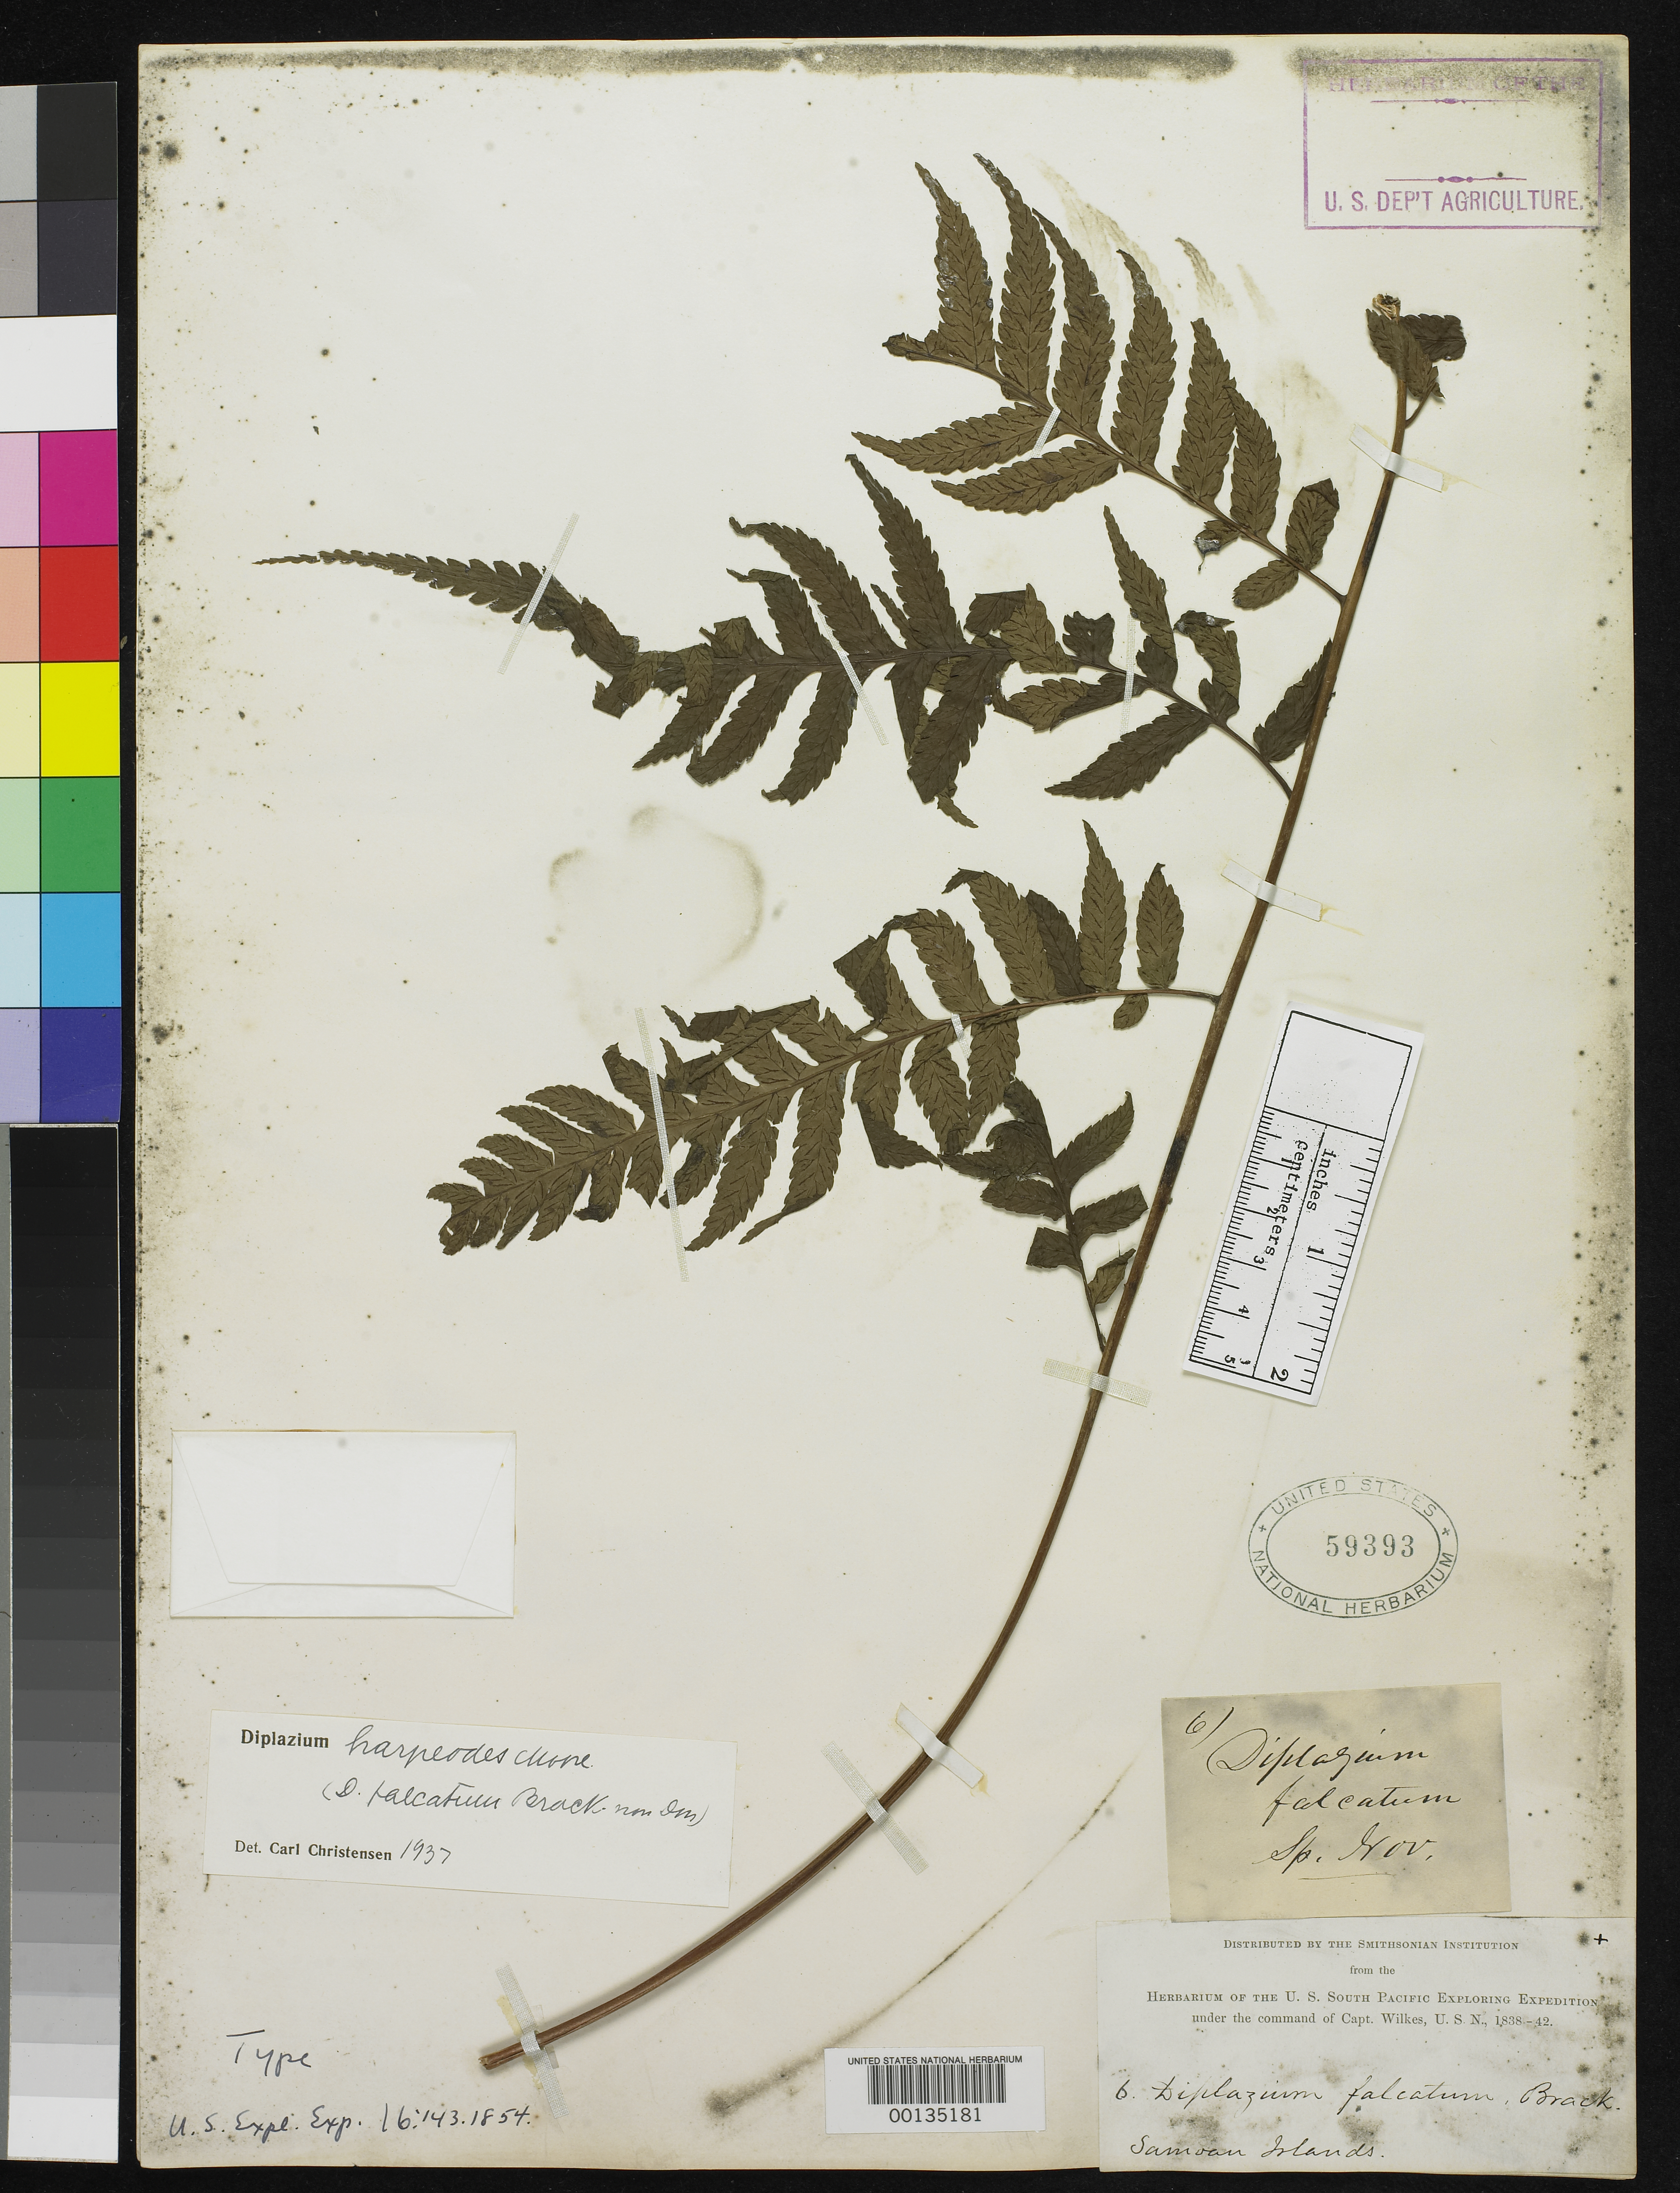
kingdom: Plantae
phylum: Tracheophyta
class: Polypodiopsida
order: Polypodiales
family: Athyriaceae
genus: Diplazium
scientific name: Diplazium falcatum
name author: Brack. in Wilkes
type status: Type Collection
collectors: Wilkes Explor. Exped.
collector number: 6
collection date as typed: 1838 to -- --- 1842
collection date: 1838/1842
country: American Samoa / Samoa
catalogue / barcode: US 59393